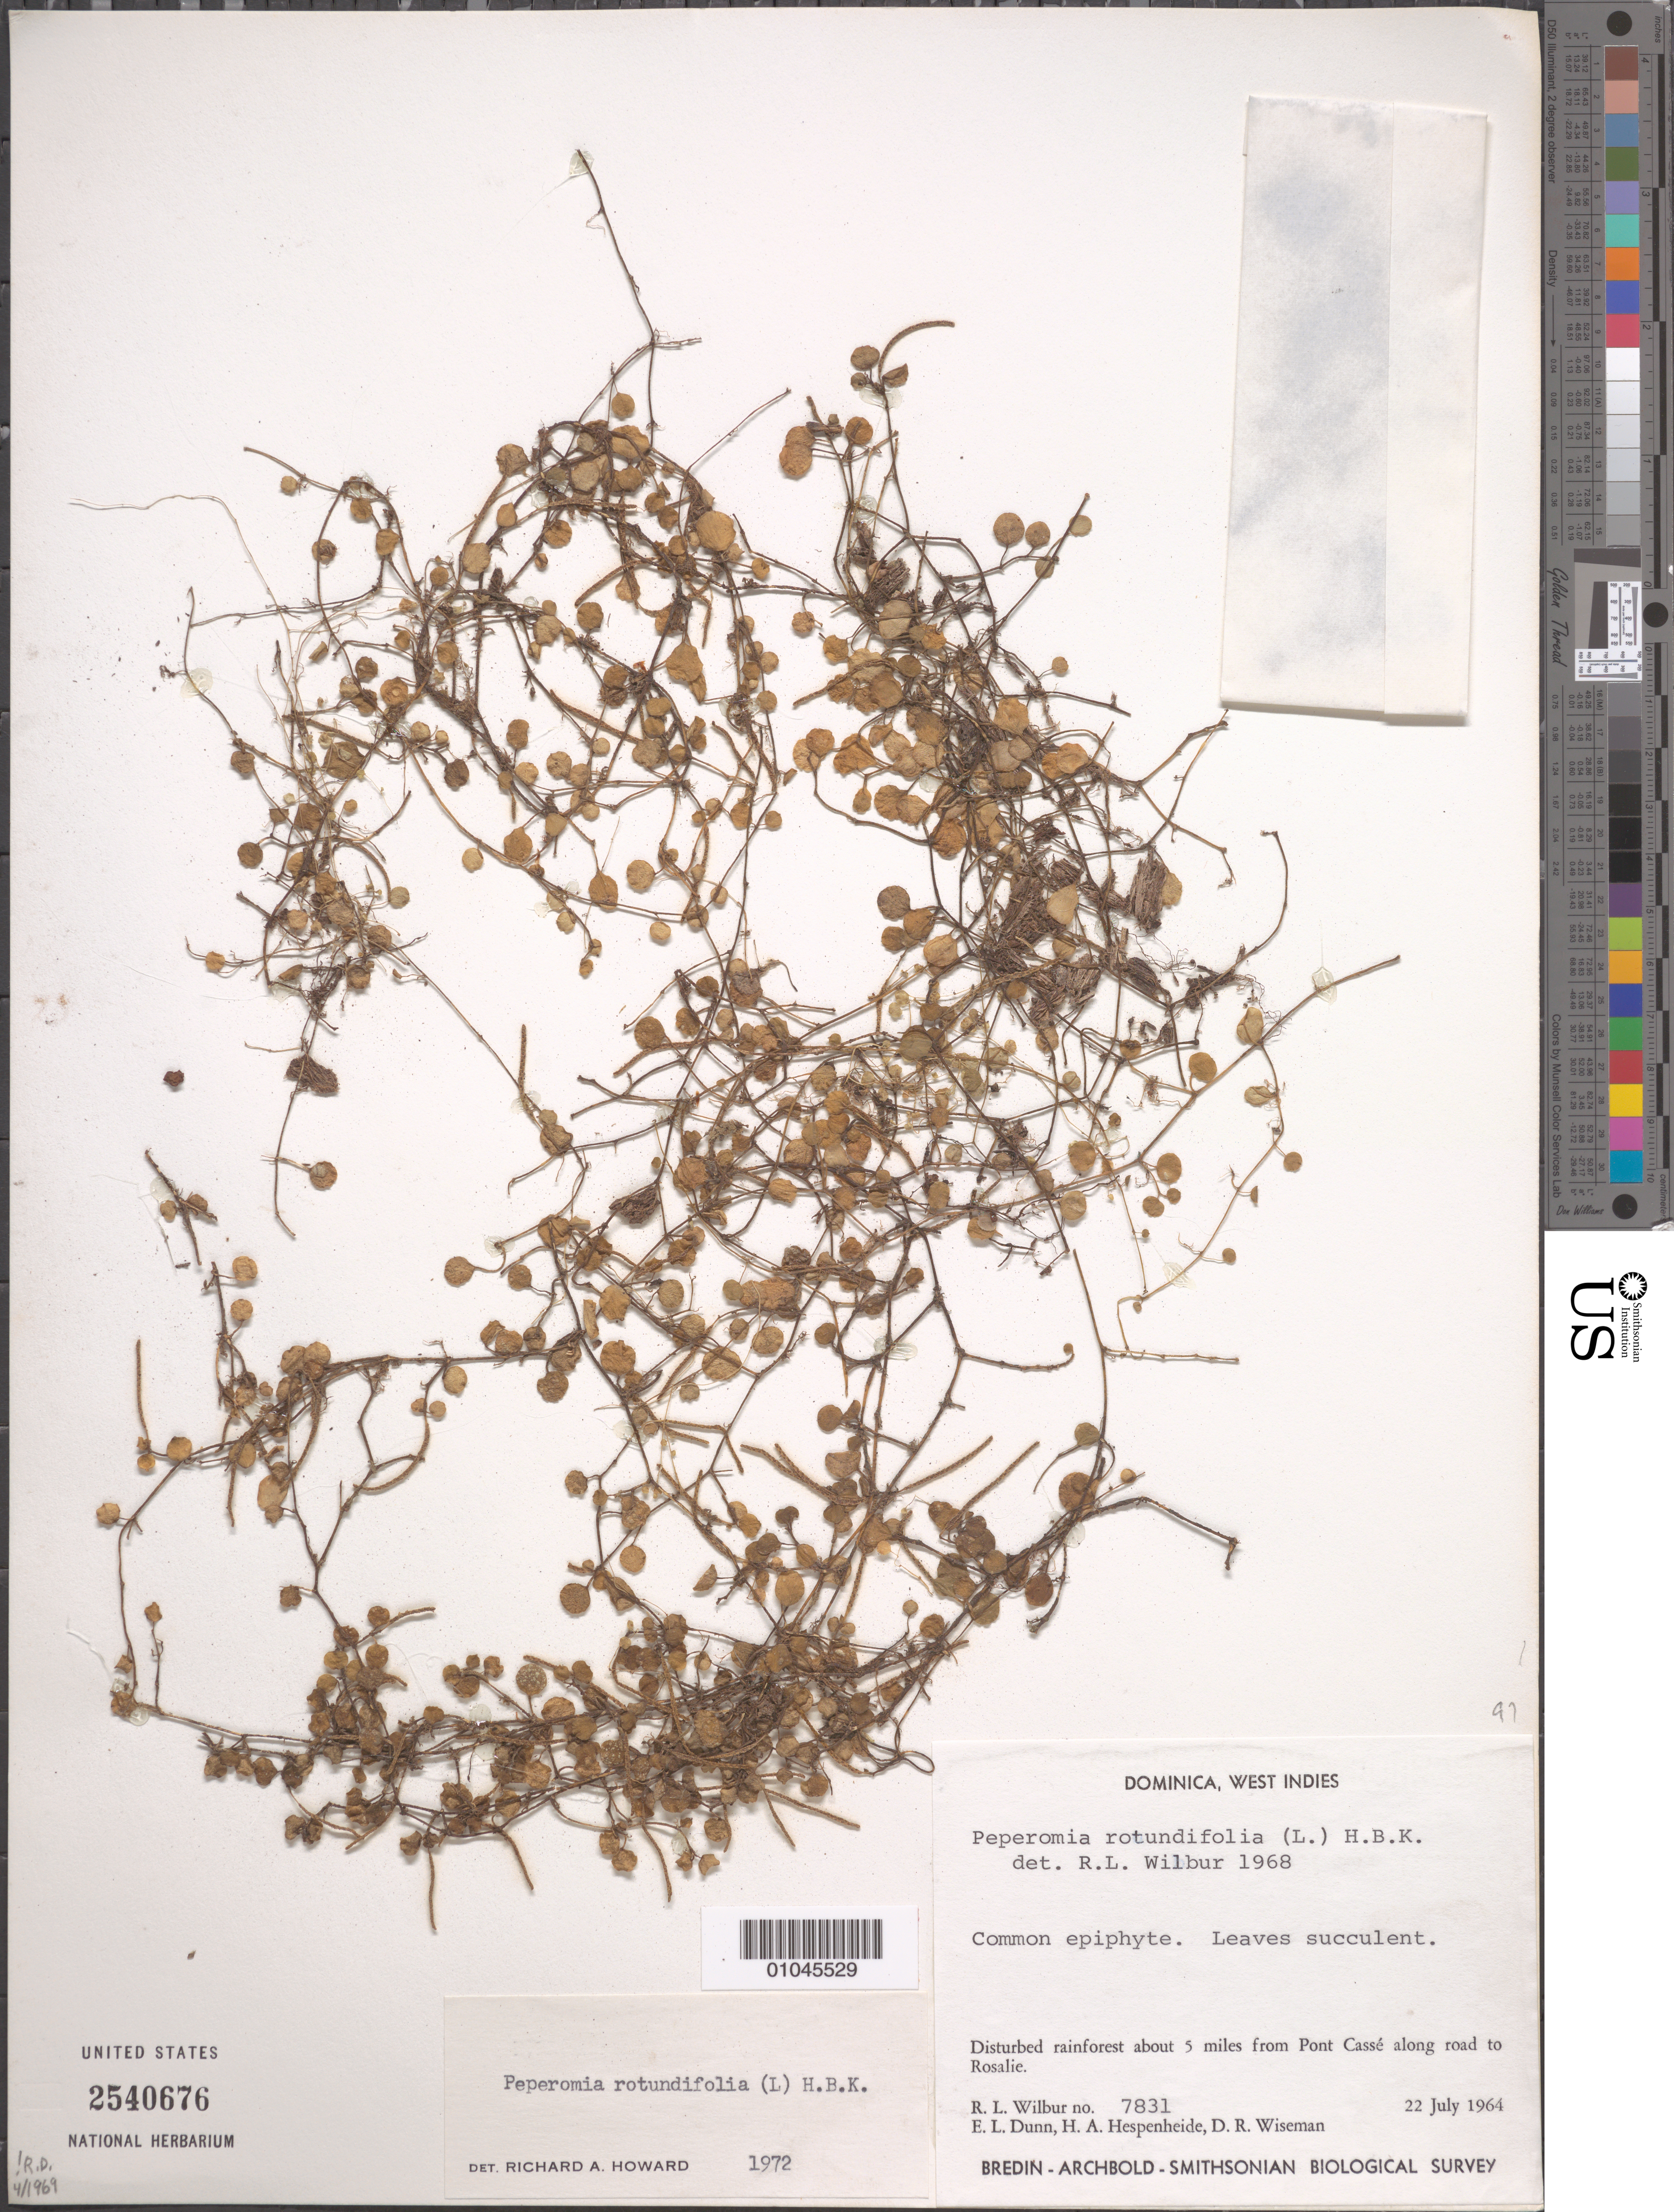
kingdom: Plantae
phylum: Tracheophyta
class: Magnoliopsida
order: Piperales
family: Piperaceae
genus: Peperomia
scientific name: Peperomia rotundifolia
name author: (L.) Kunth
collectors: R. L. Wilbur, E. Dunn, H. A. Hespenheide & D. R. Wiseman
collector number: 7831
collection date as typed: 22 Jul 1964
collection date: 1964-07-22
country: Dominica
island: Dominica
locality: Disturbed rainforest about 5 miles from Pont Casse along road to Rosalie.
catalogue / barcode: US 2540676